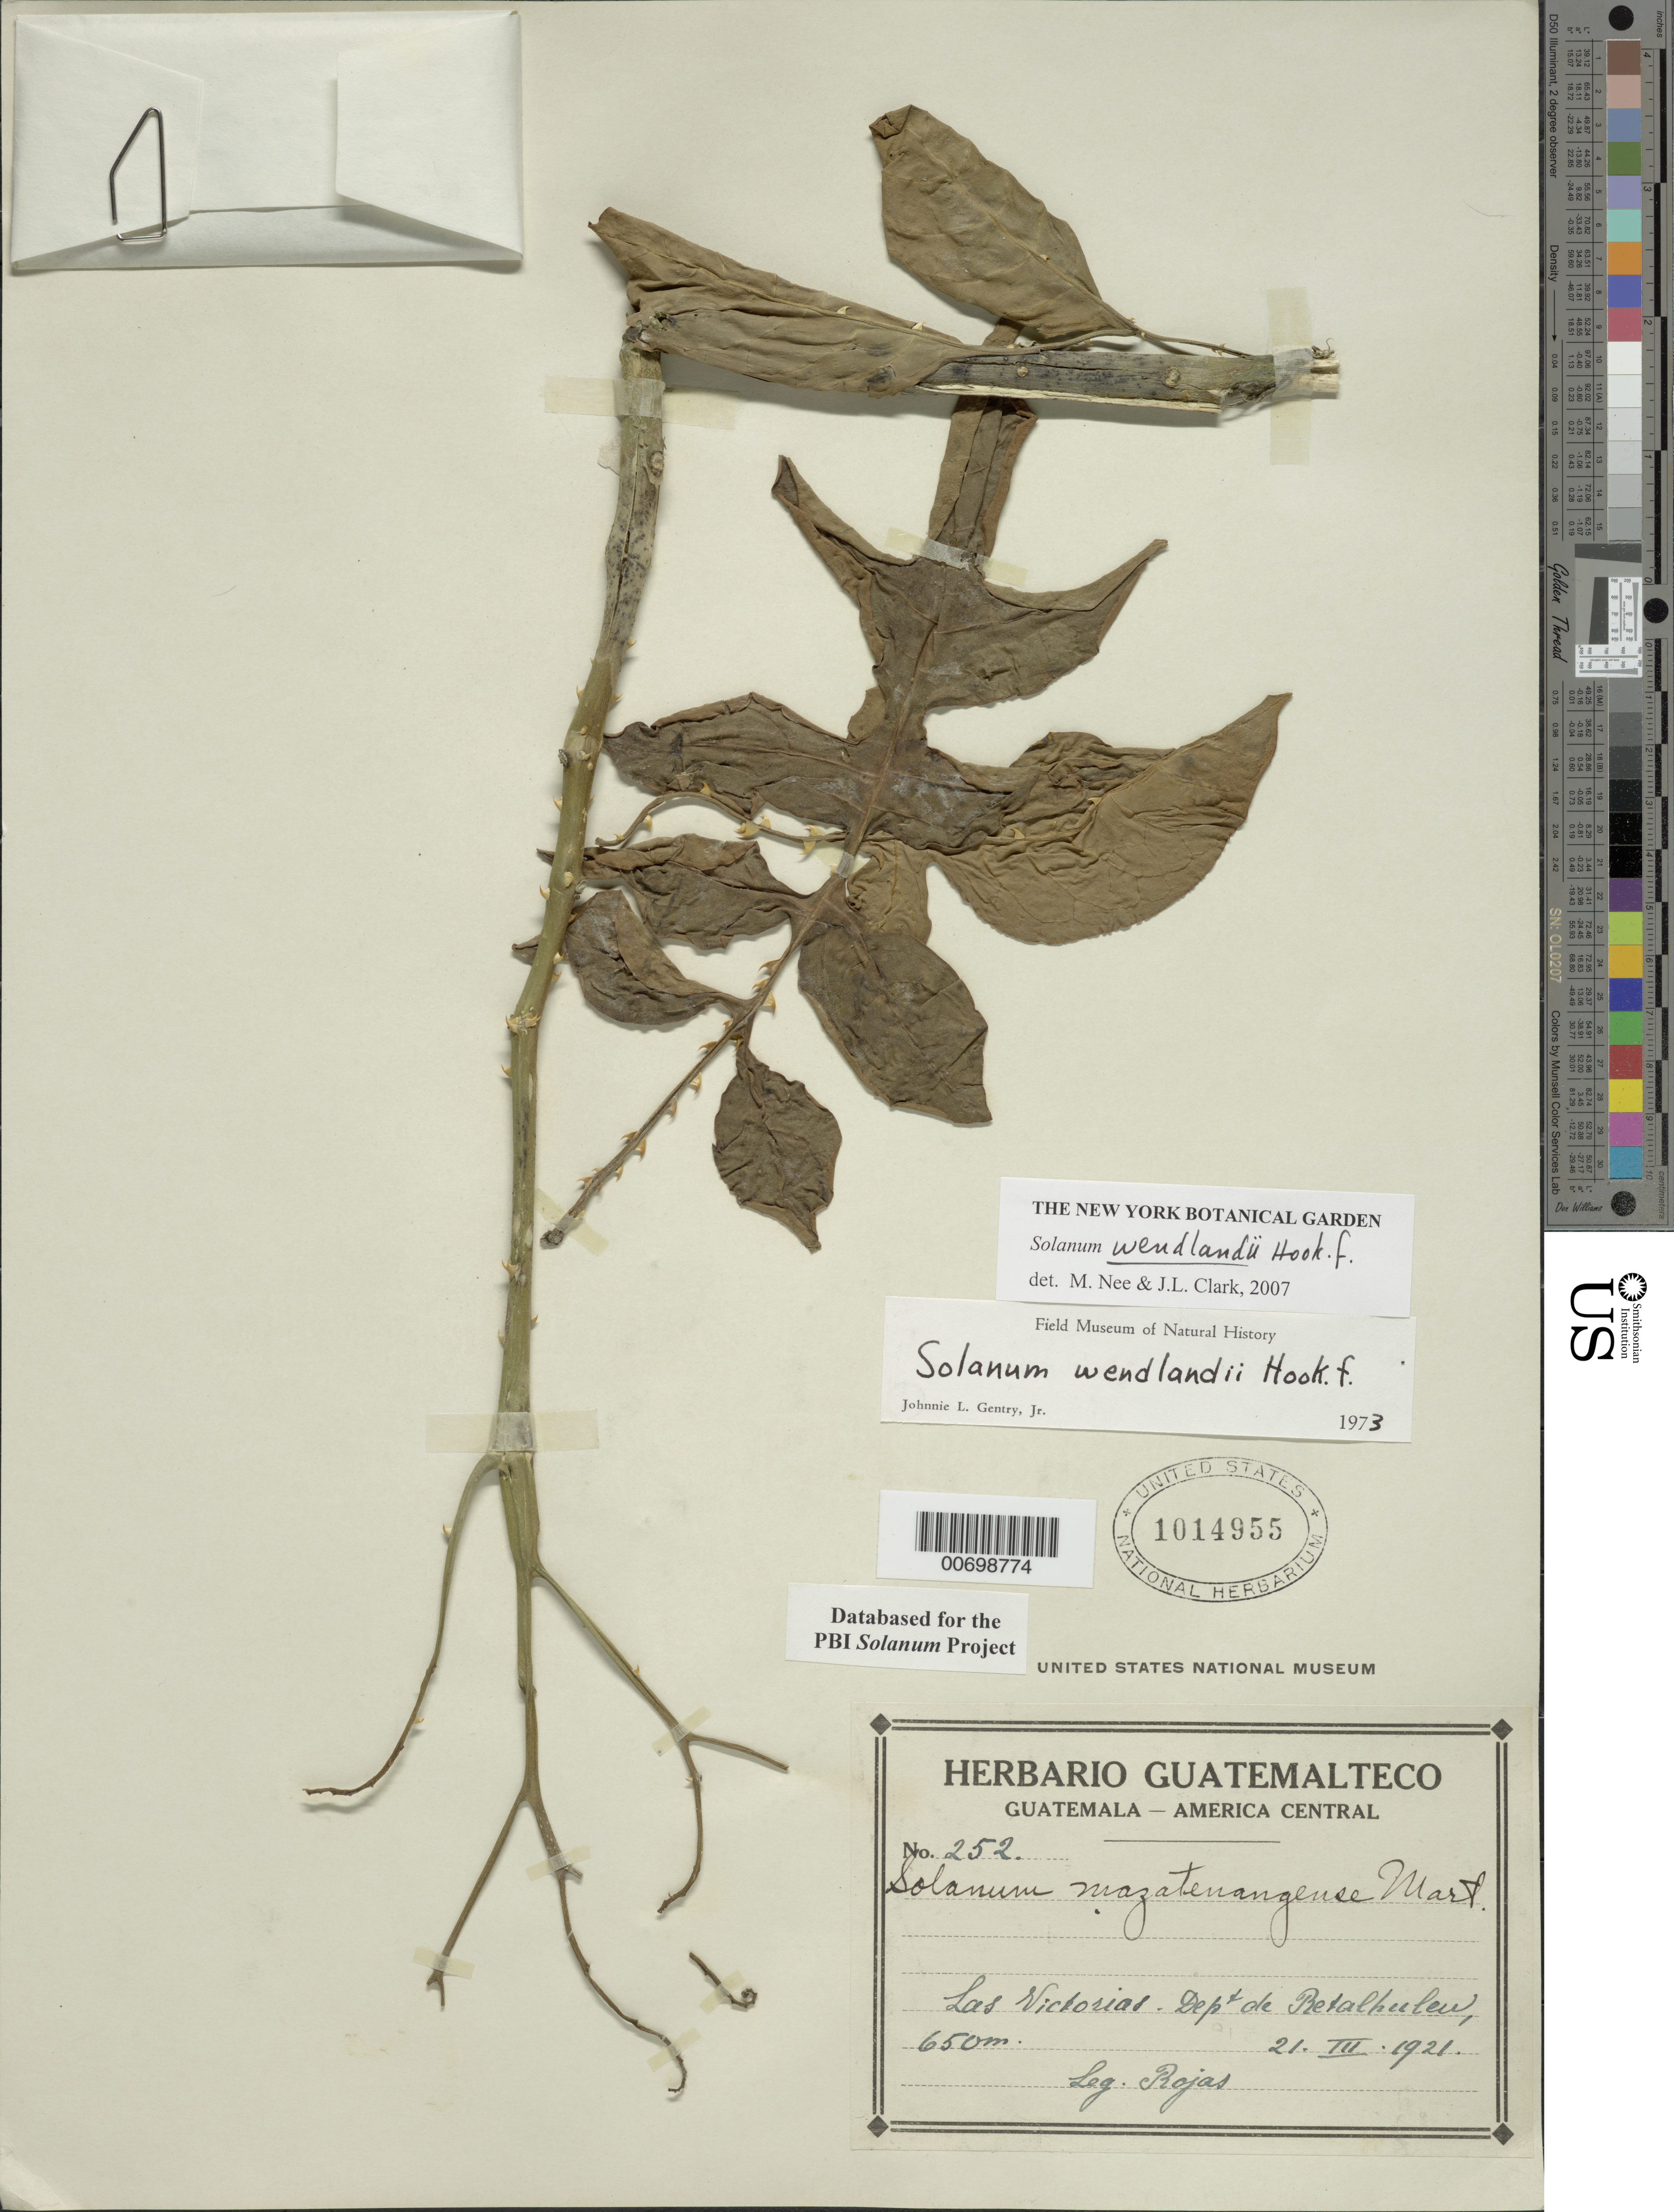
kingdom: Plantae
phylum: Tracheophyta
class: Magnoliopsida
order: Solanales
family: Solanaceae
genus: Solanum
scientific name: Solanum wendlandii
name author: Hook. f.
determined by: Gentry, J. L.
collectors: A. Tonduz & U. Rojas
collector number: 252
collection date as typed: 21 Mar 1921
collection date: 1921-03-21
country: Guatemala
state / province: Retalhuleu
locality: Las Victorias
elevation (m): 659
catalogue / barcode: US 1014955